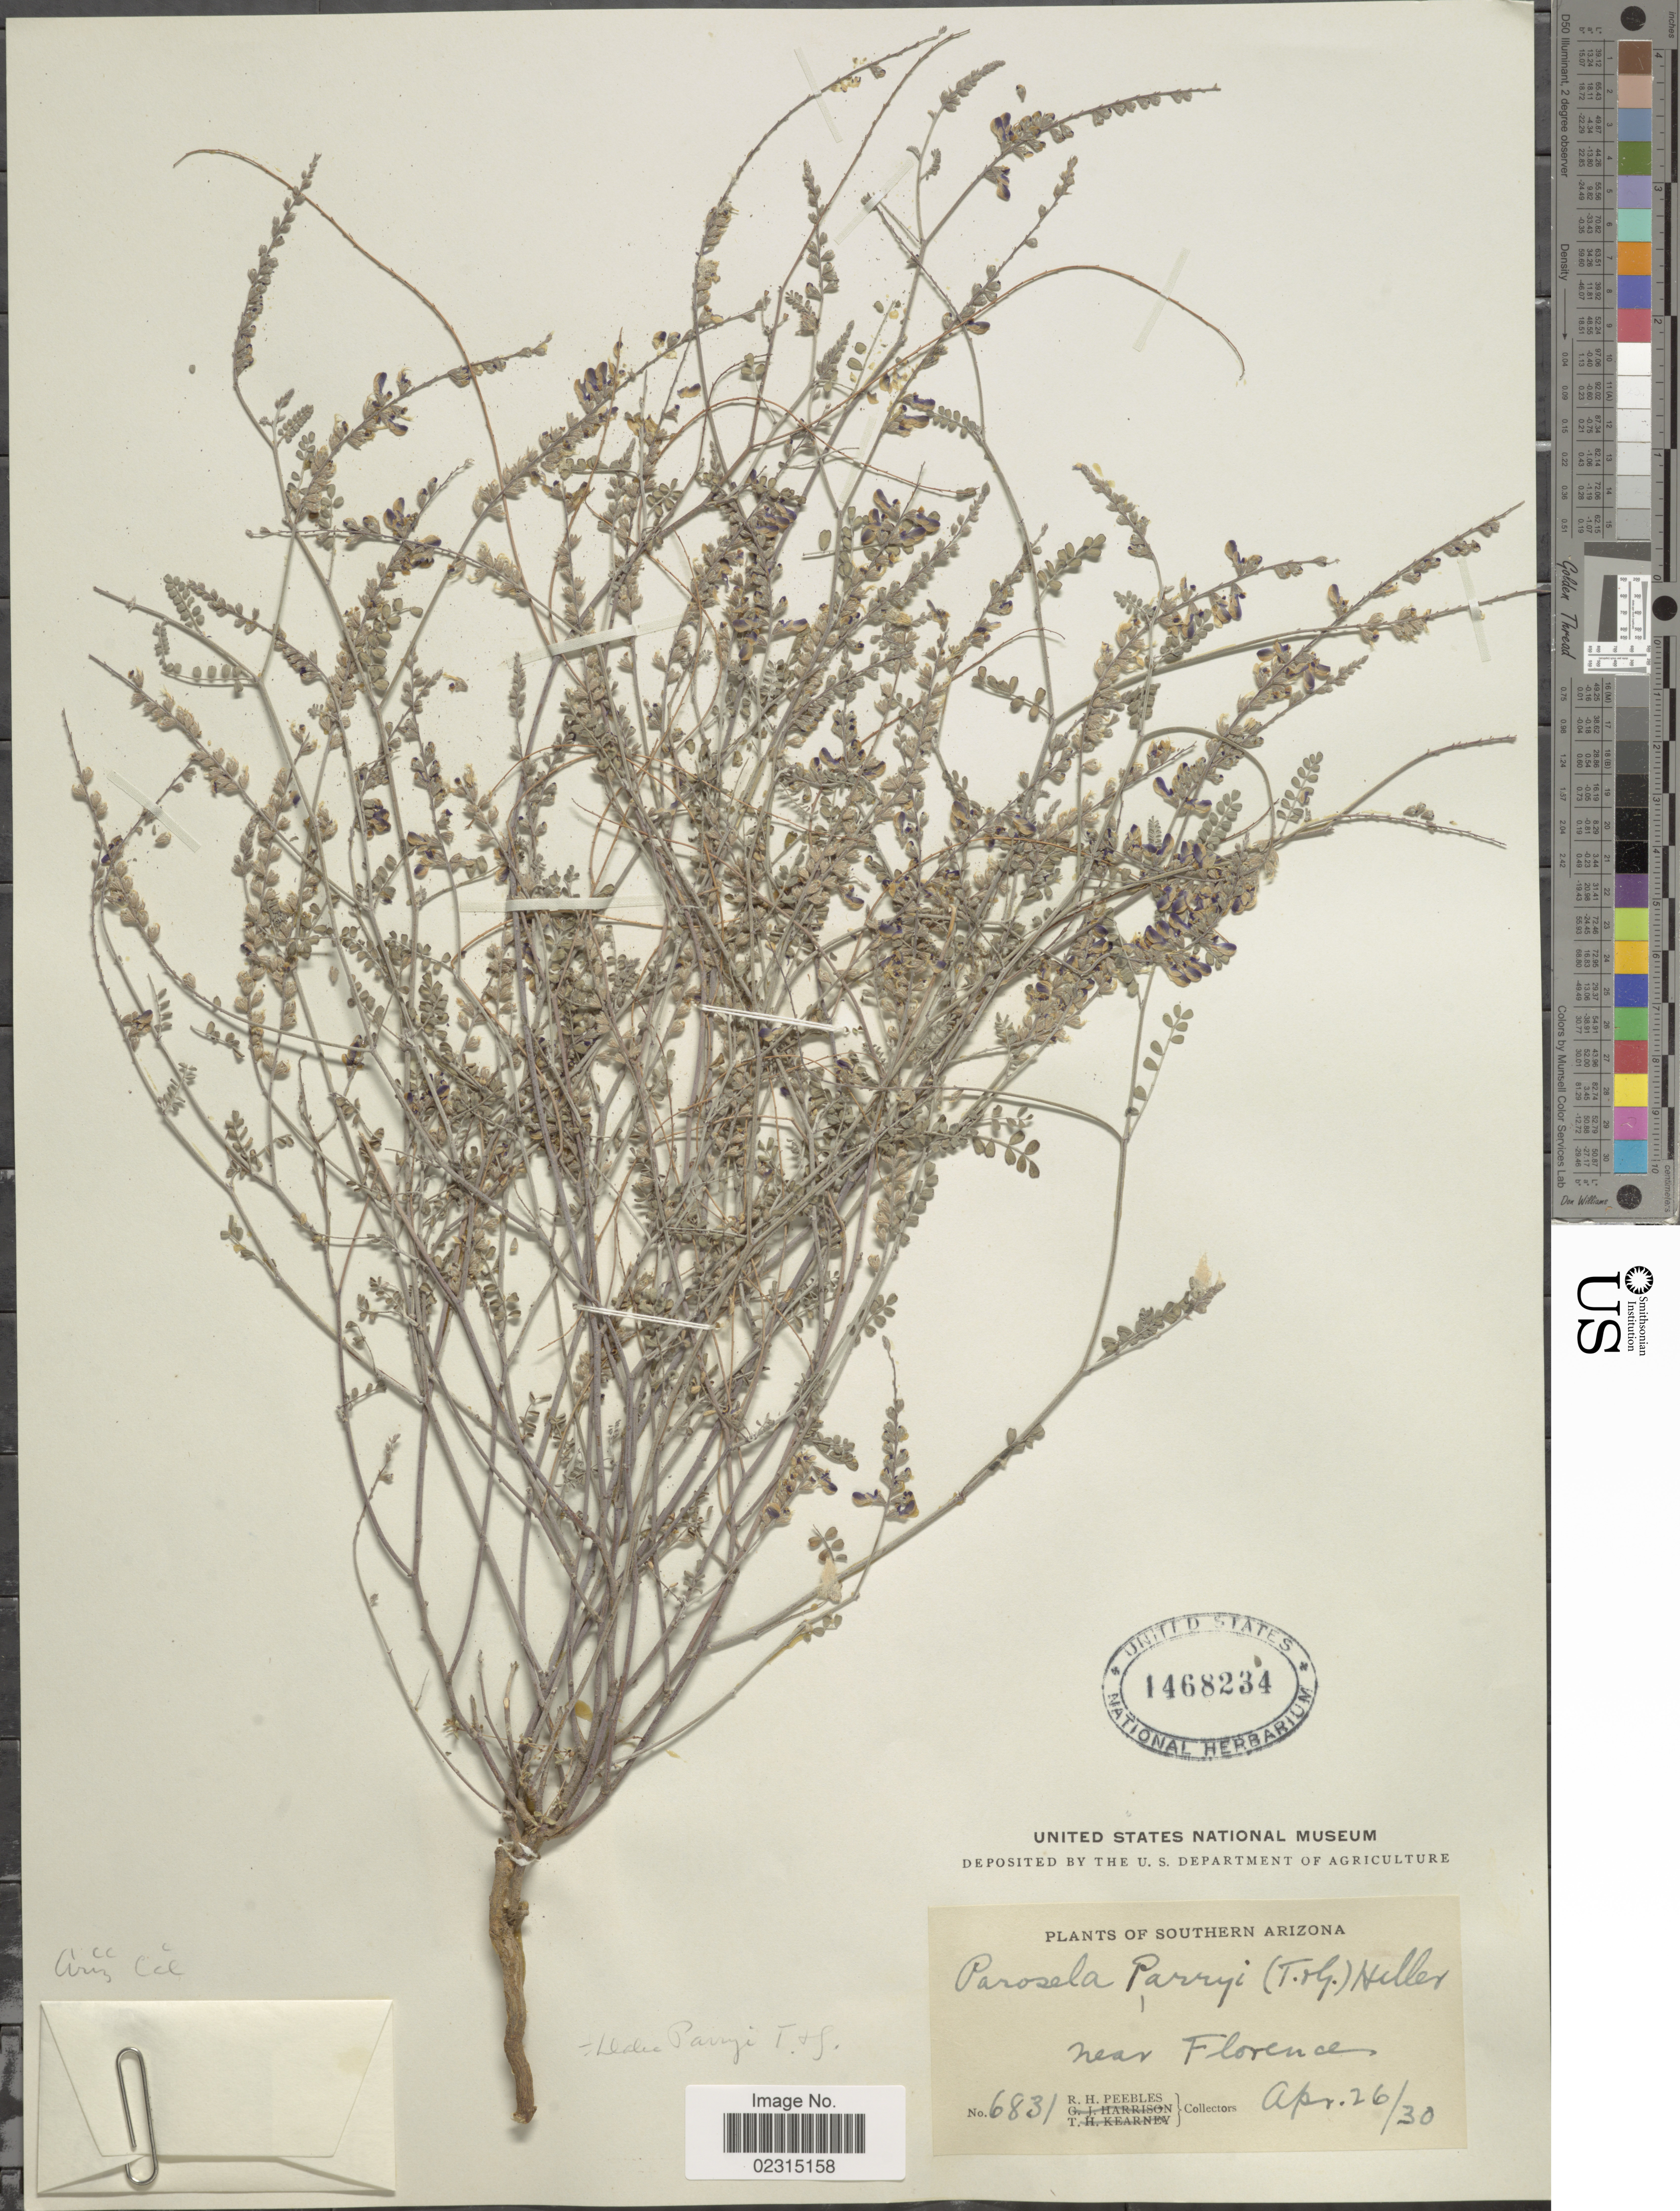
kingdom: Plantae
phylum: Tracheophyta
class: Magnoliopsida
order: Fabales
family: Fabaceae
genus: Marina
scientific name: Marina parryi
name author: (Torr. & A. Gray) Barneby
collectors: R. H. Peebles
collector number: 6831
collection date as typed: Transcribed d/m/y: 26/4/30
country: United States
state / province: Arizona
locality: Southern Arizona, near Florence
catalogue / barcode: US 1468234